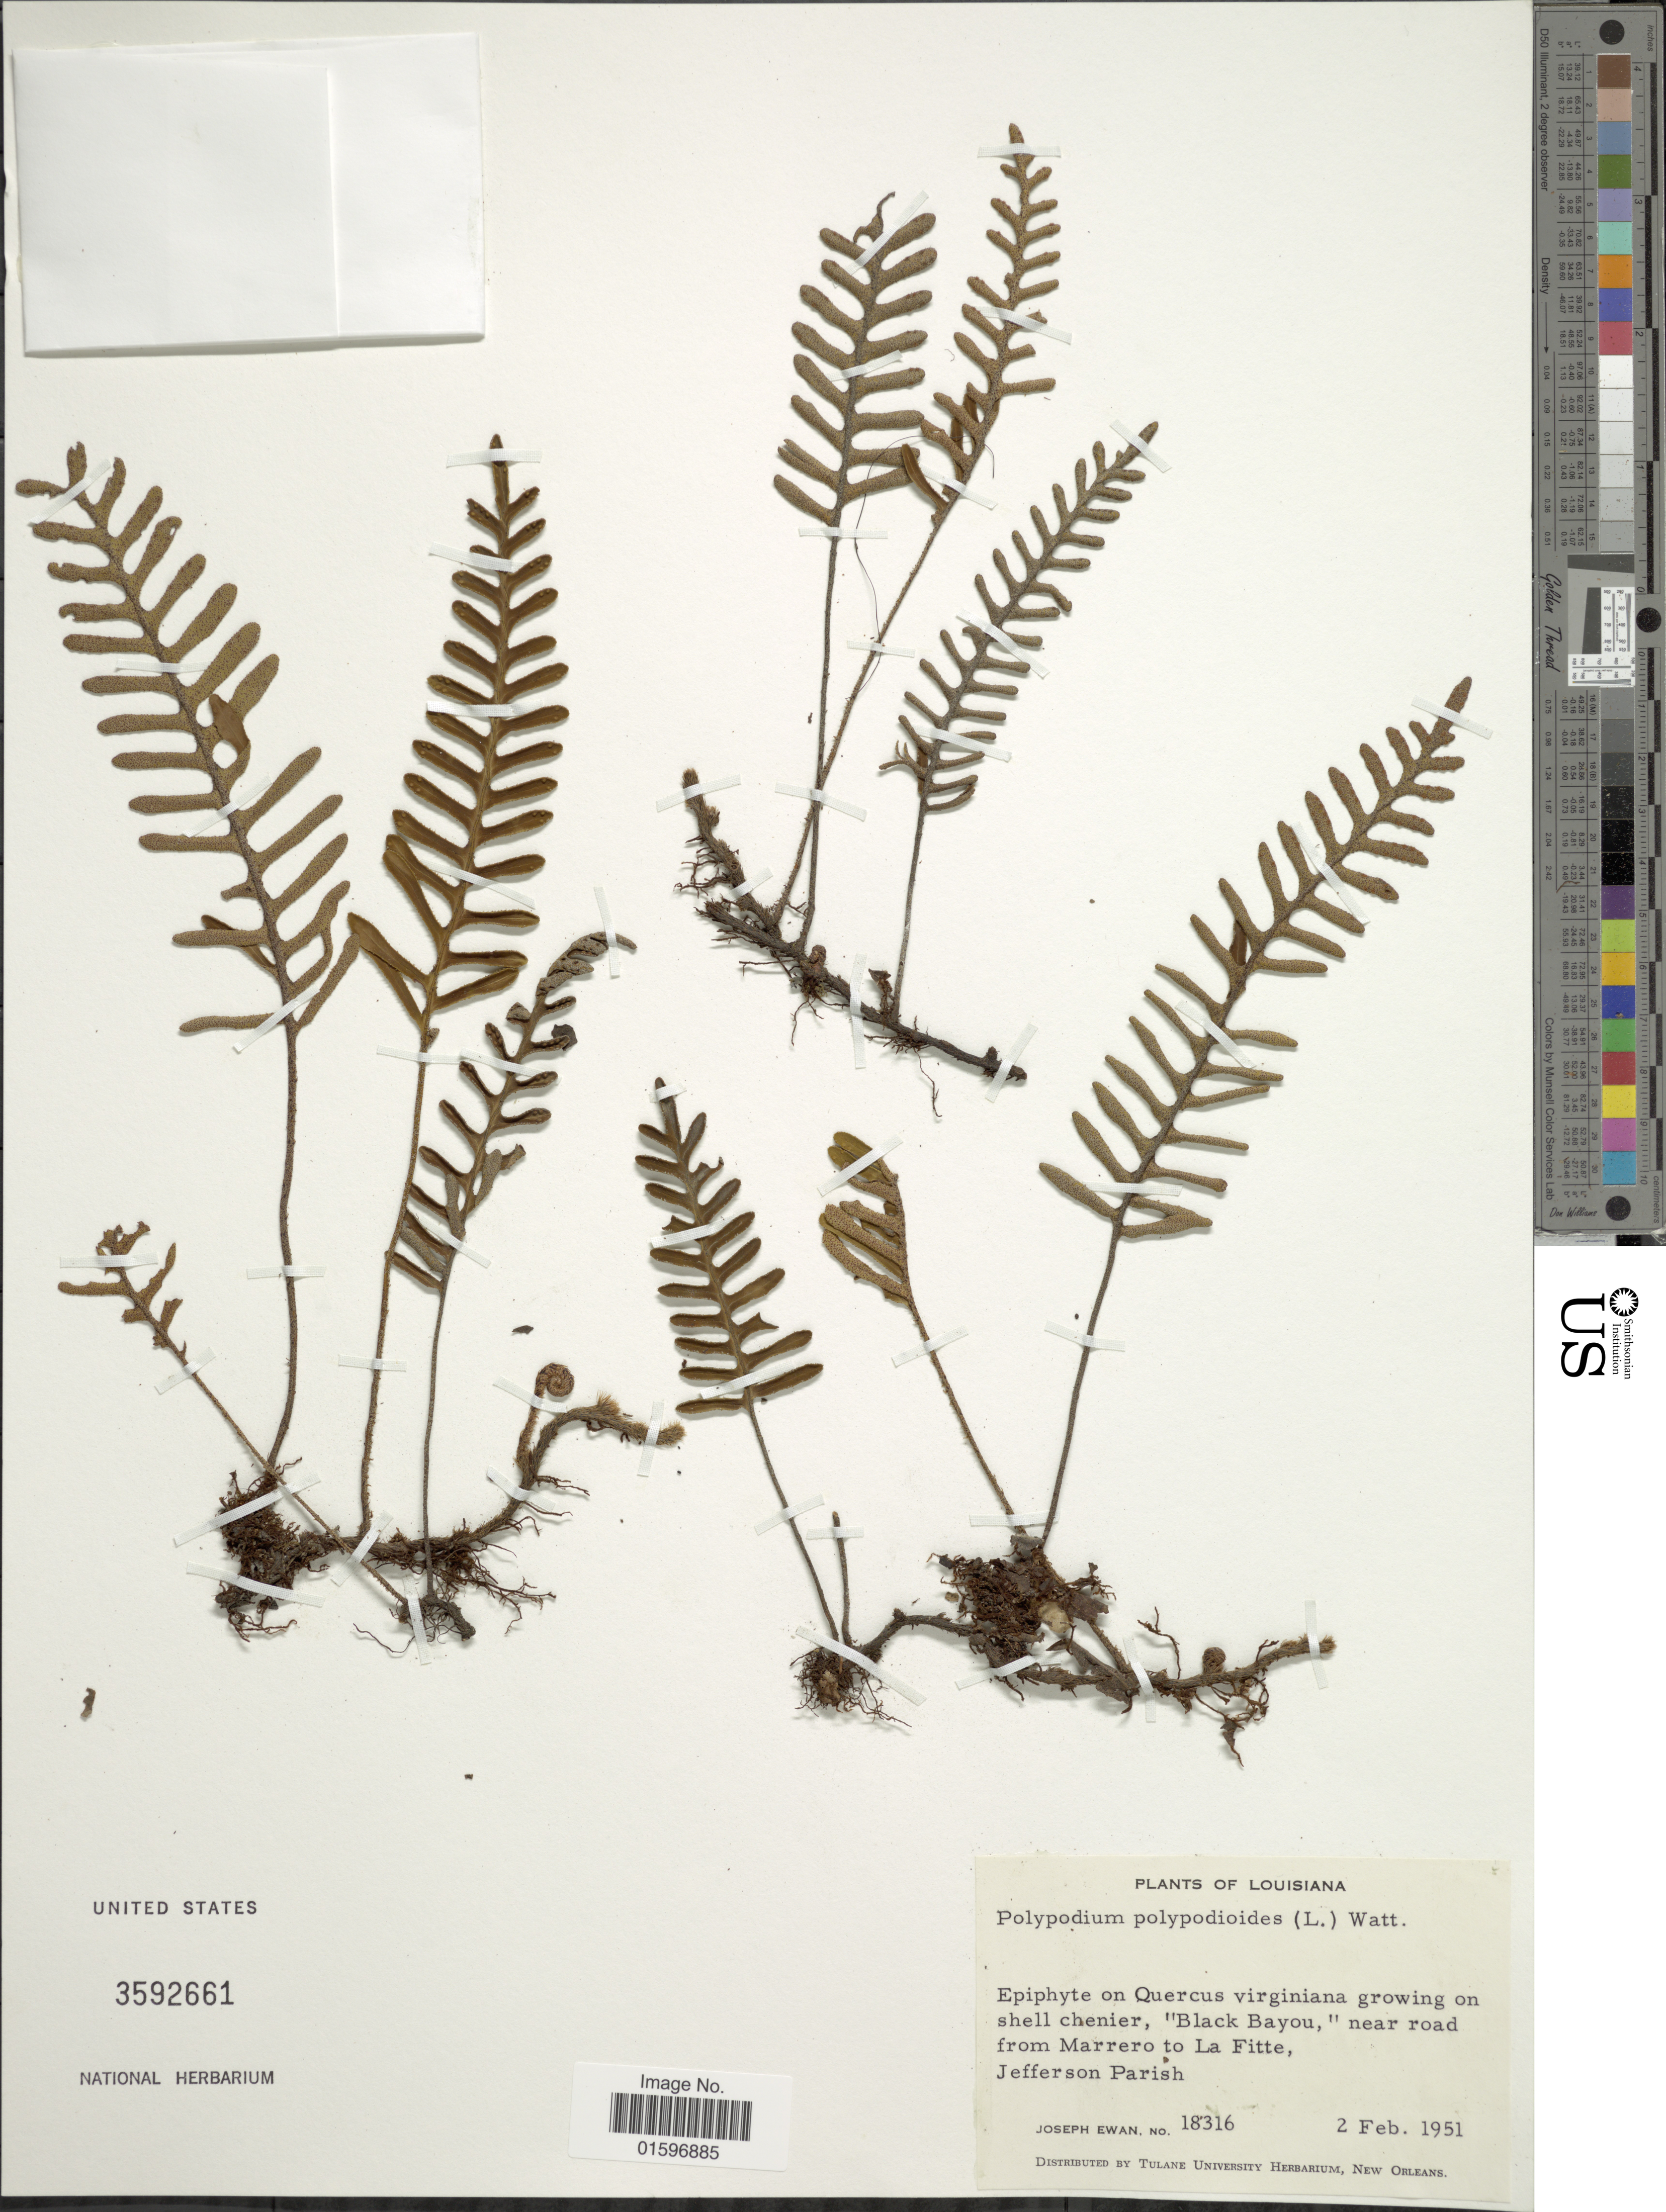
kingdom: Plantae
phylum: Tracheophyta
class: Polypodiopsida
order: Polypodiales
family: Polypodiaceae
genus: Pleopeltis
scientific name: Pleopeltis polypodioides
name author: (L.) E.G. Andrews & Windham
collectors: J. A. Ewan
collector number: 18316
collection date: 1951-02-02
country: United States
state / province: Louisiana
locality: Black Bayou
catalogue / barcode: US 3592661